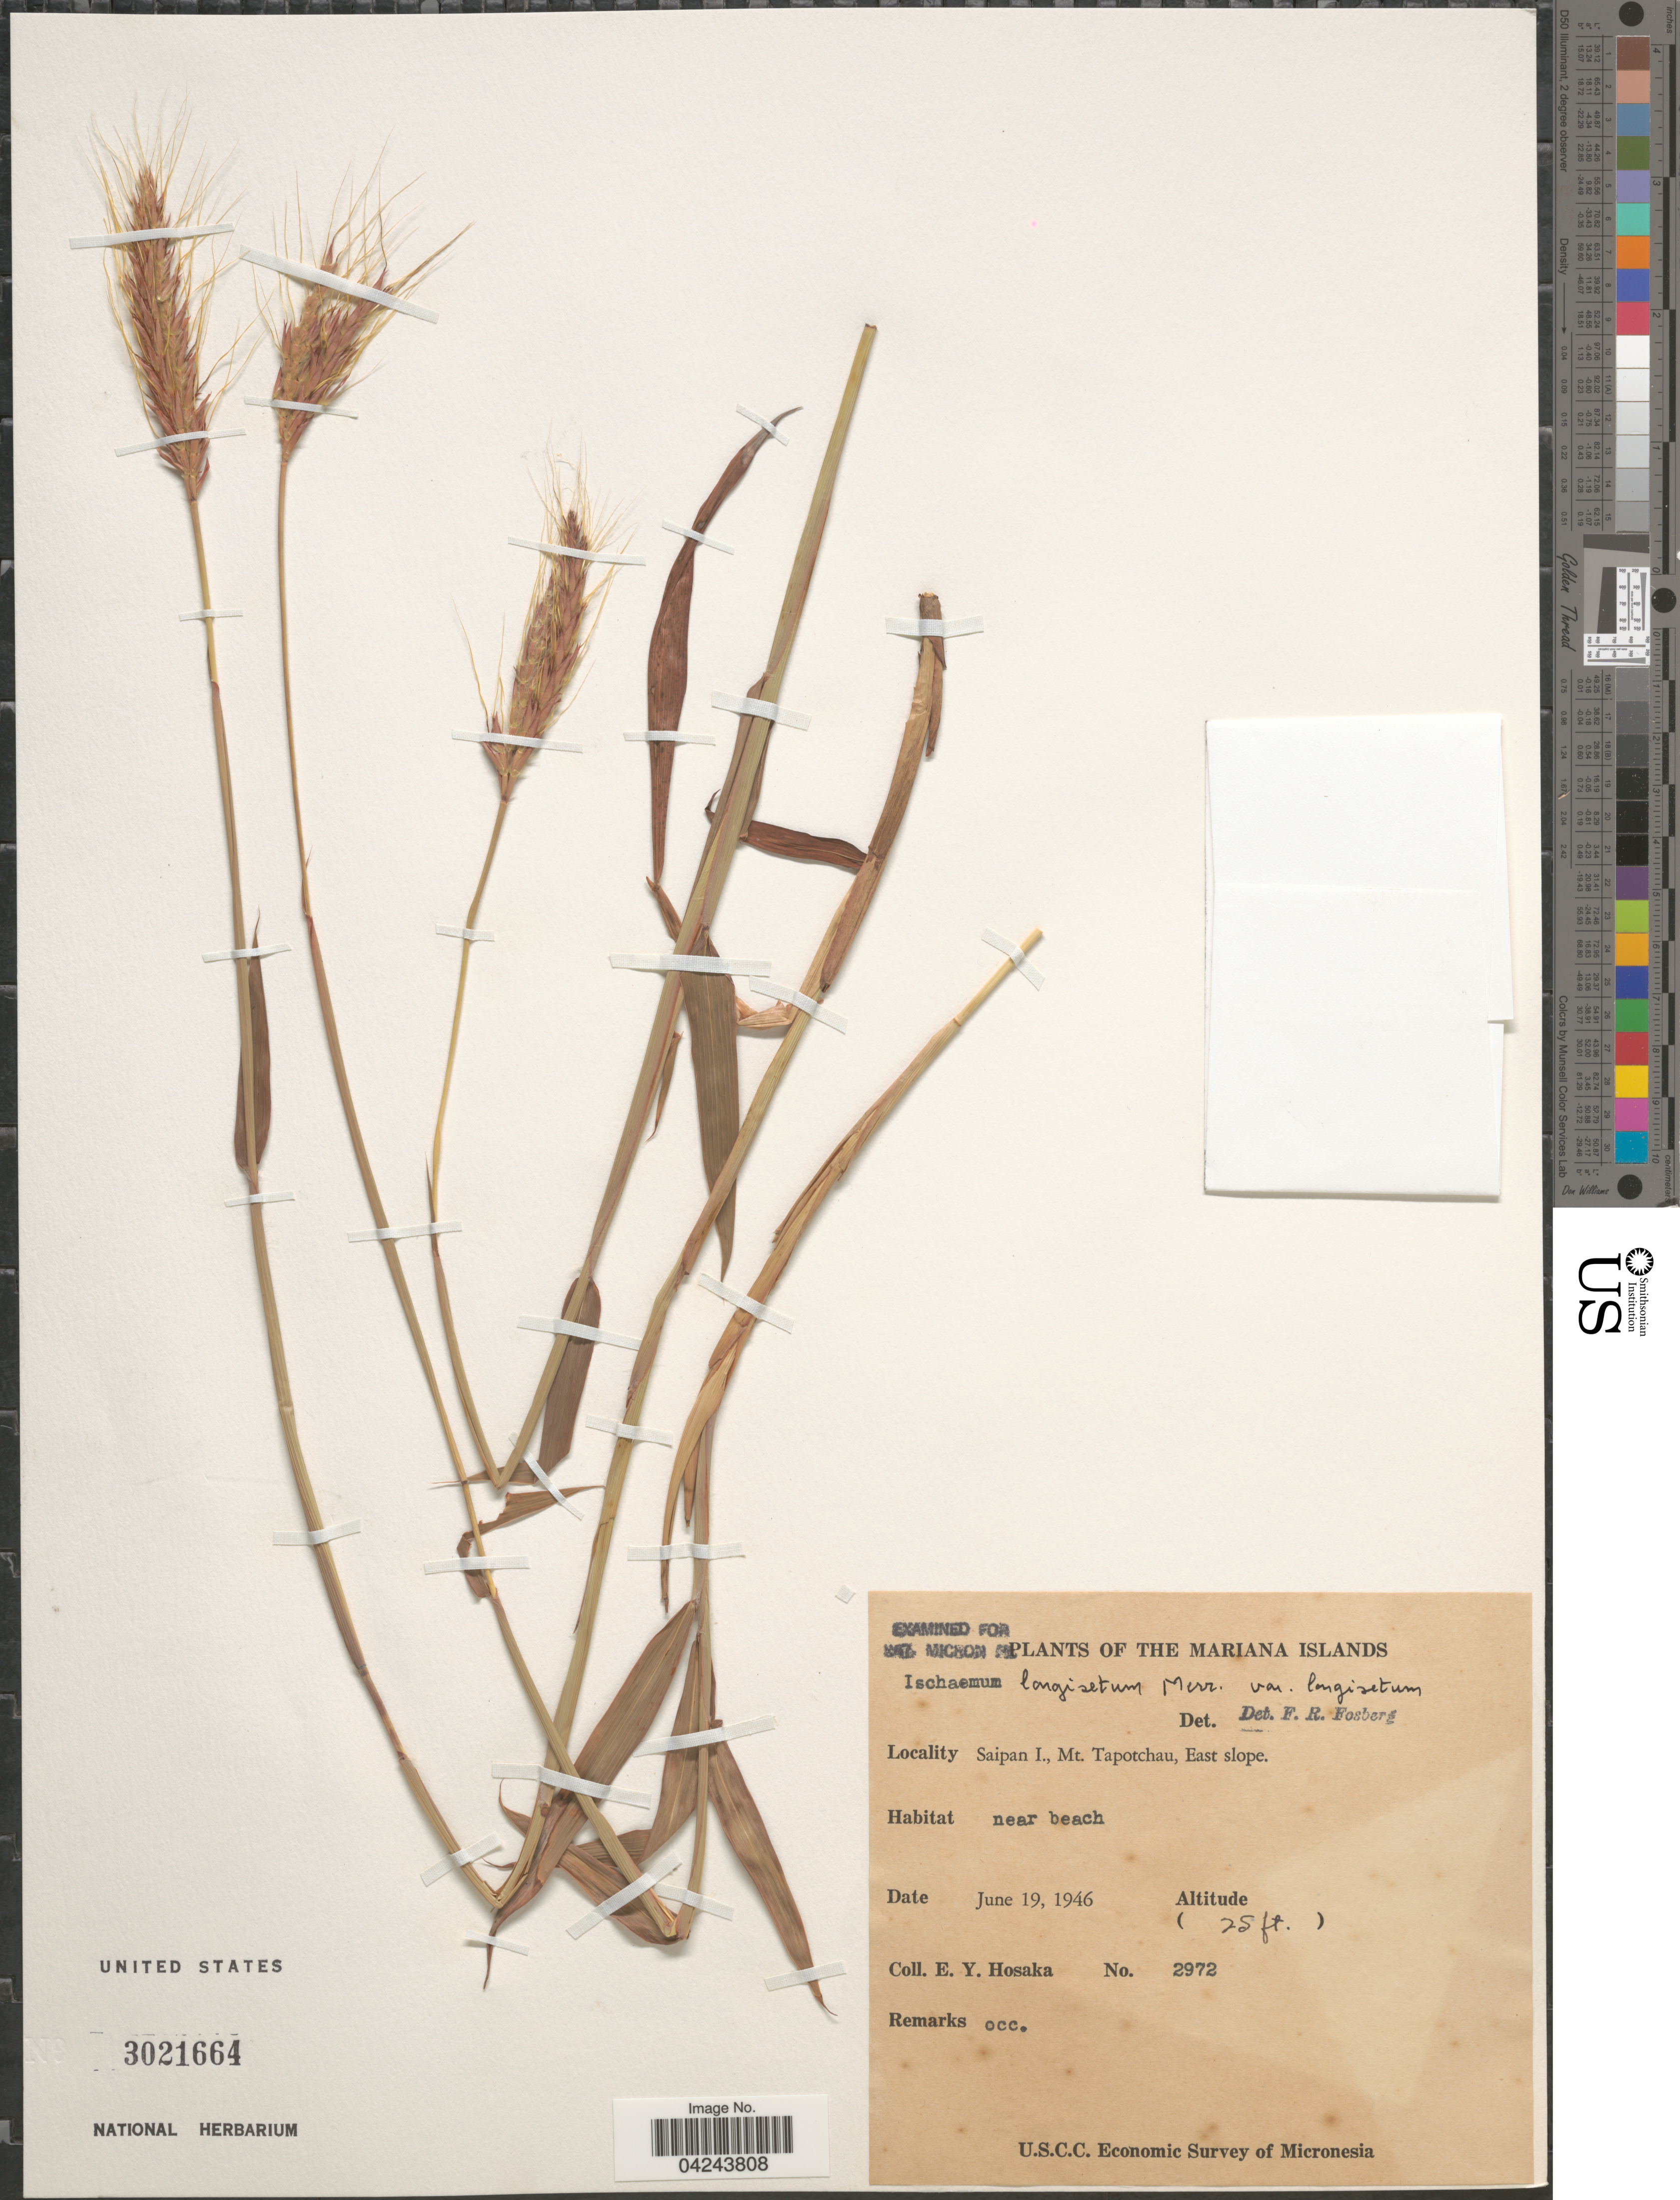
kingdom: Plantae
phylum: Tracheophyta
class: Liliopsida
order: Poales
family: Poaceae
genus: Ischaemum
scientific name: Ischaemum longisetum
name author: Merr.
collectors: E. Y. Hosaka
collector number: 2972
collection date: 1946-06-19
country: Northern Mariana Islands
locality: The Mariana Islands. Saipan I., Mt. Tapotchau, East slope. Near beach. U.S.C.C. Economic Survey of Micronesia.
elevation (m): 8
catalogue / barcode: US 3021664